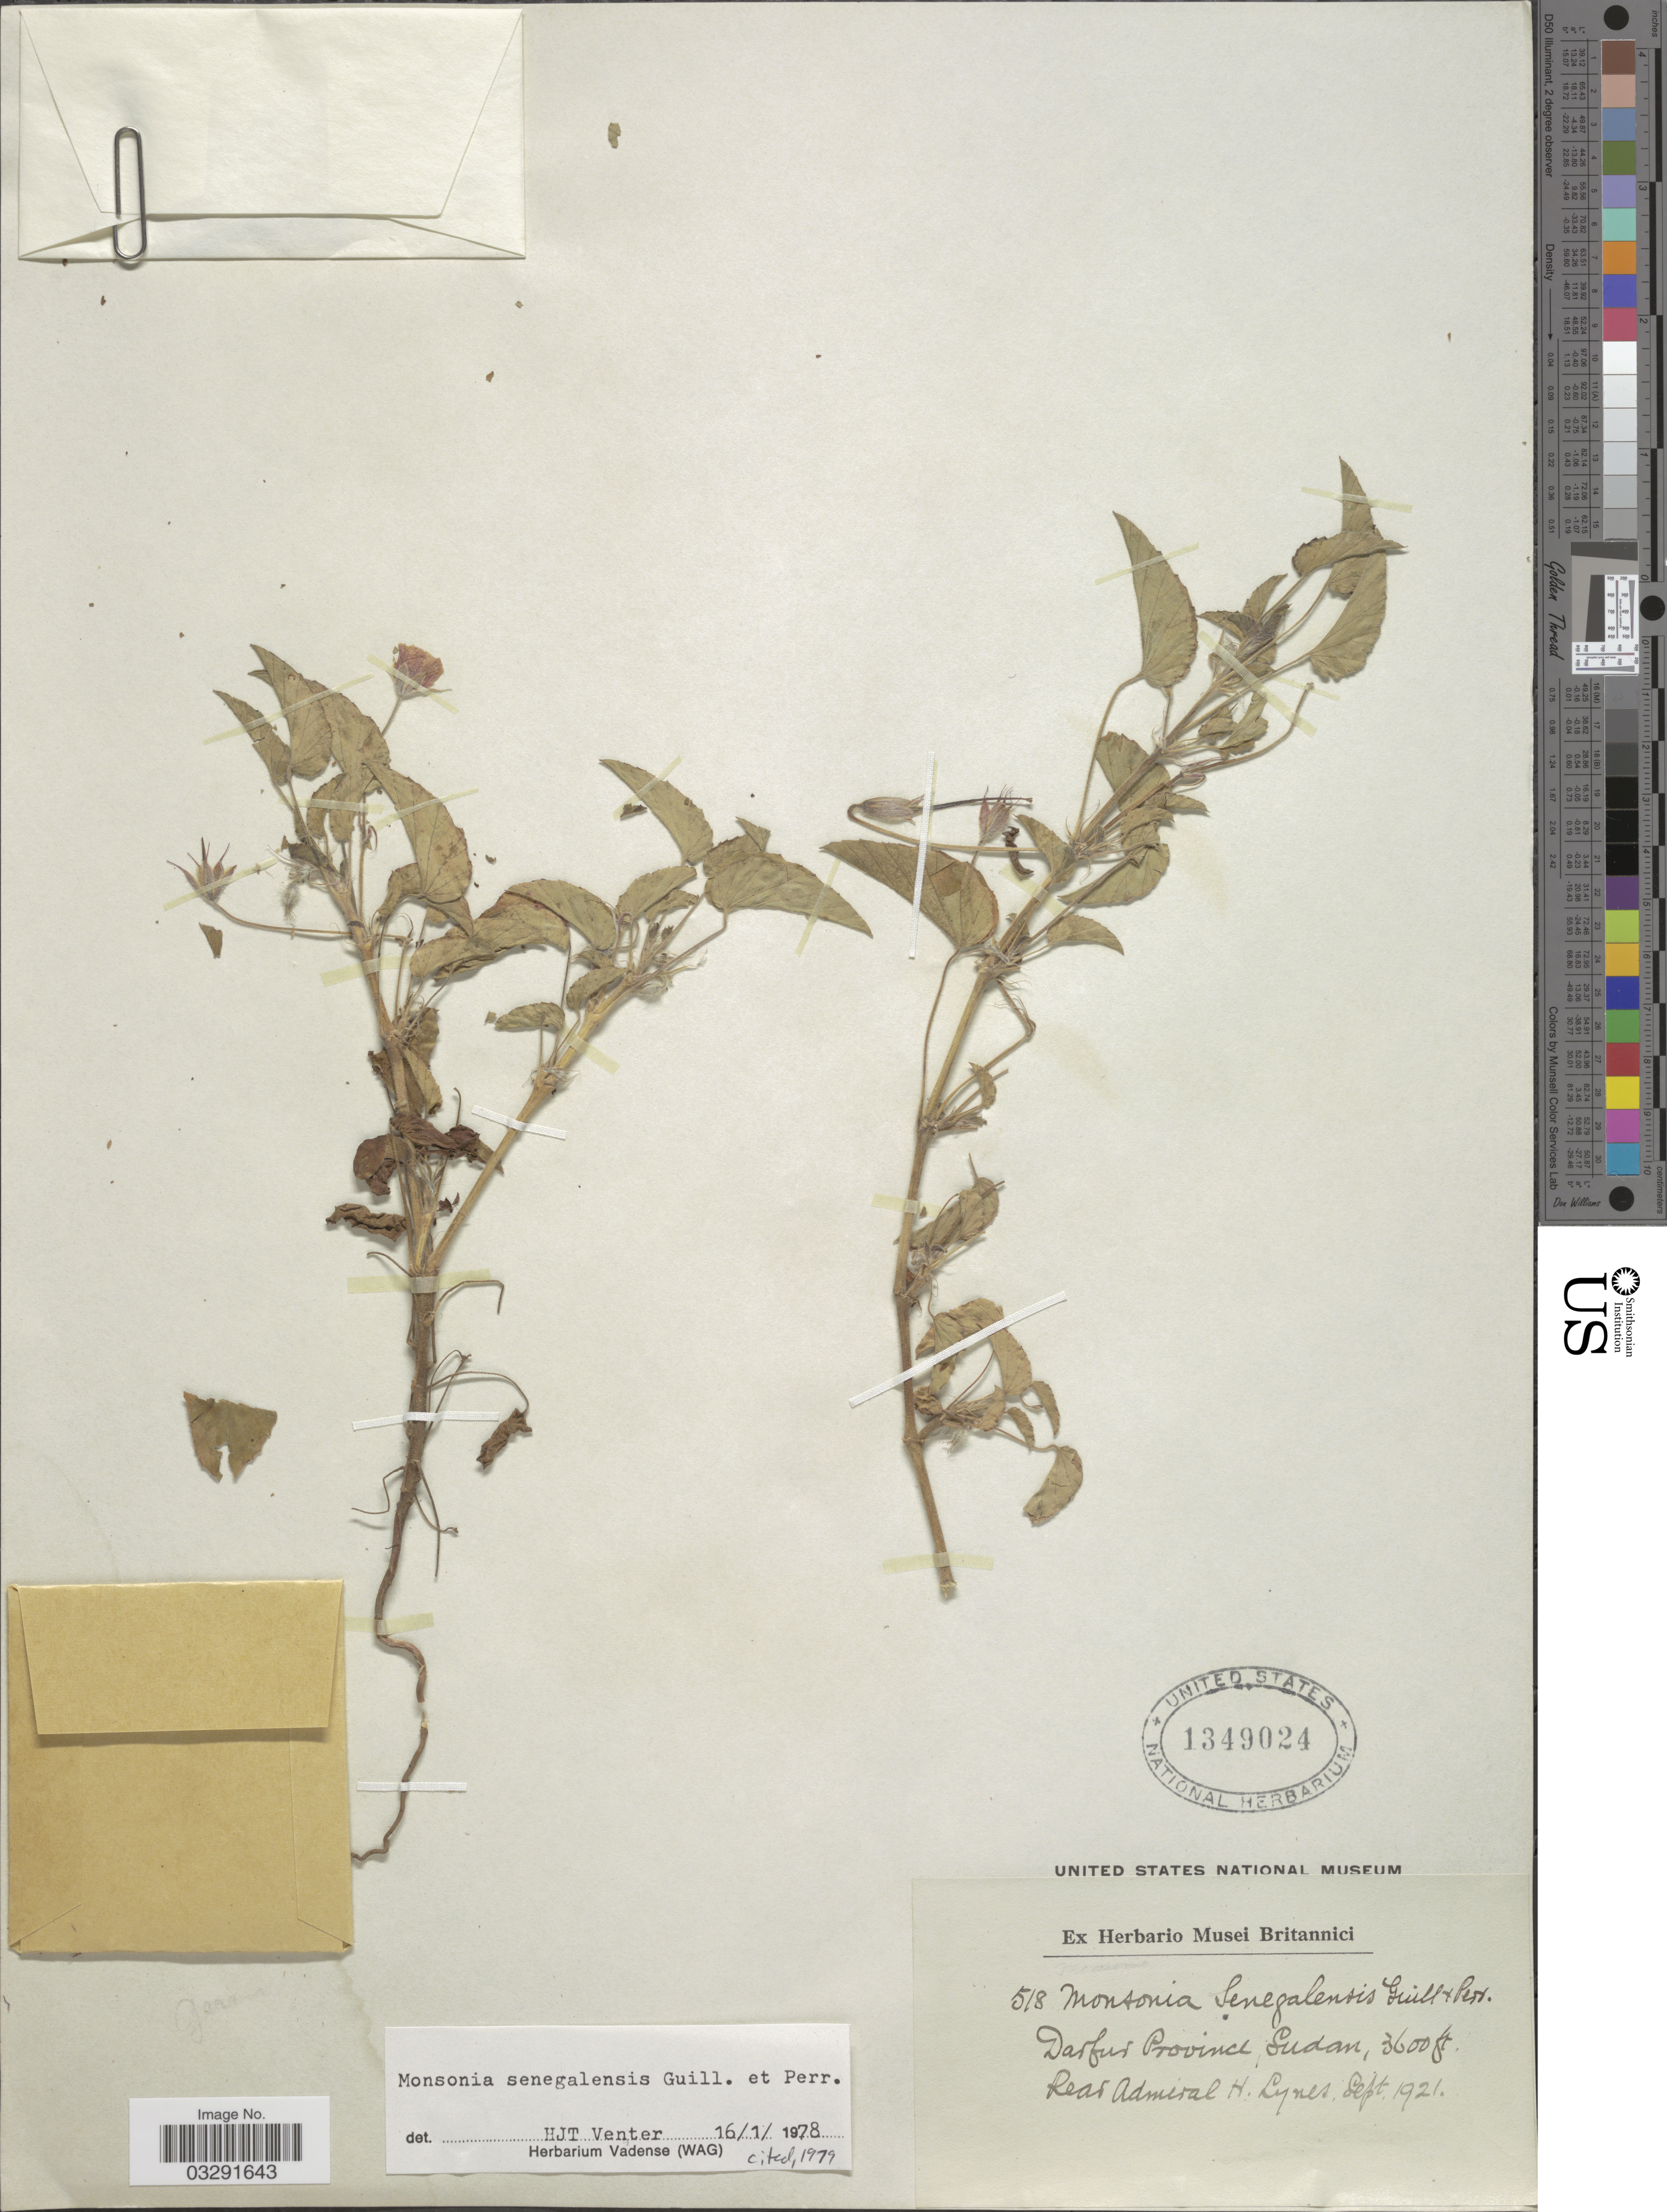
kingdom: Plantae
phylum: Tracheophyta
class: Magnoliopsida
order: Geraniales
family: Geraniaceae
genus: Monsonia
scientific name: Monsonia senegalensis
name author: Guill. & Perr.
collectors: H. Lynes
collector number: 518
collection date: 1921-09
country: Sudan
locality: Darfur Province.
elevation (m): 1097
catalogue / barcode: US 1349024